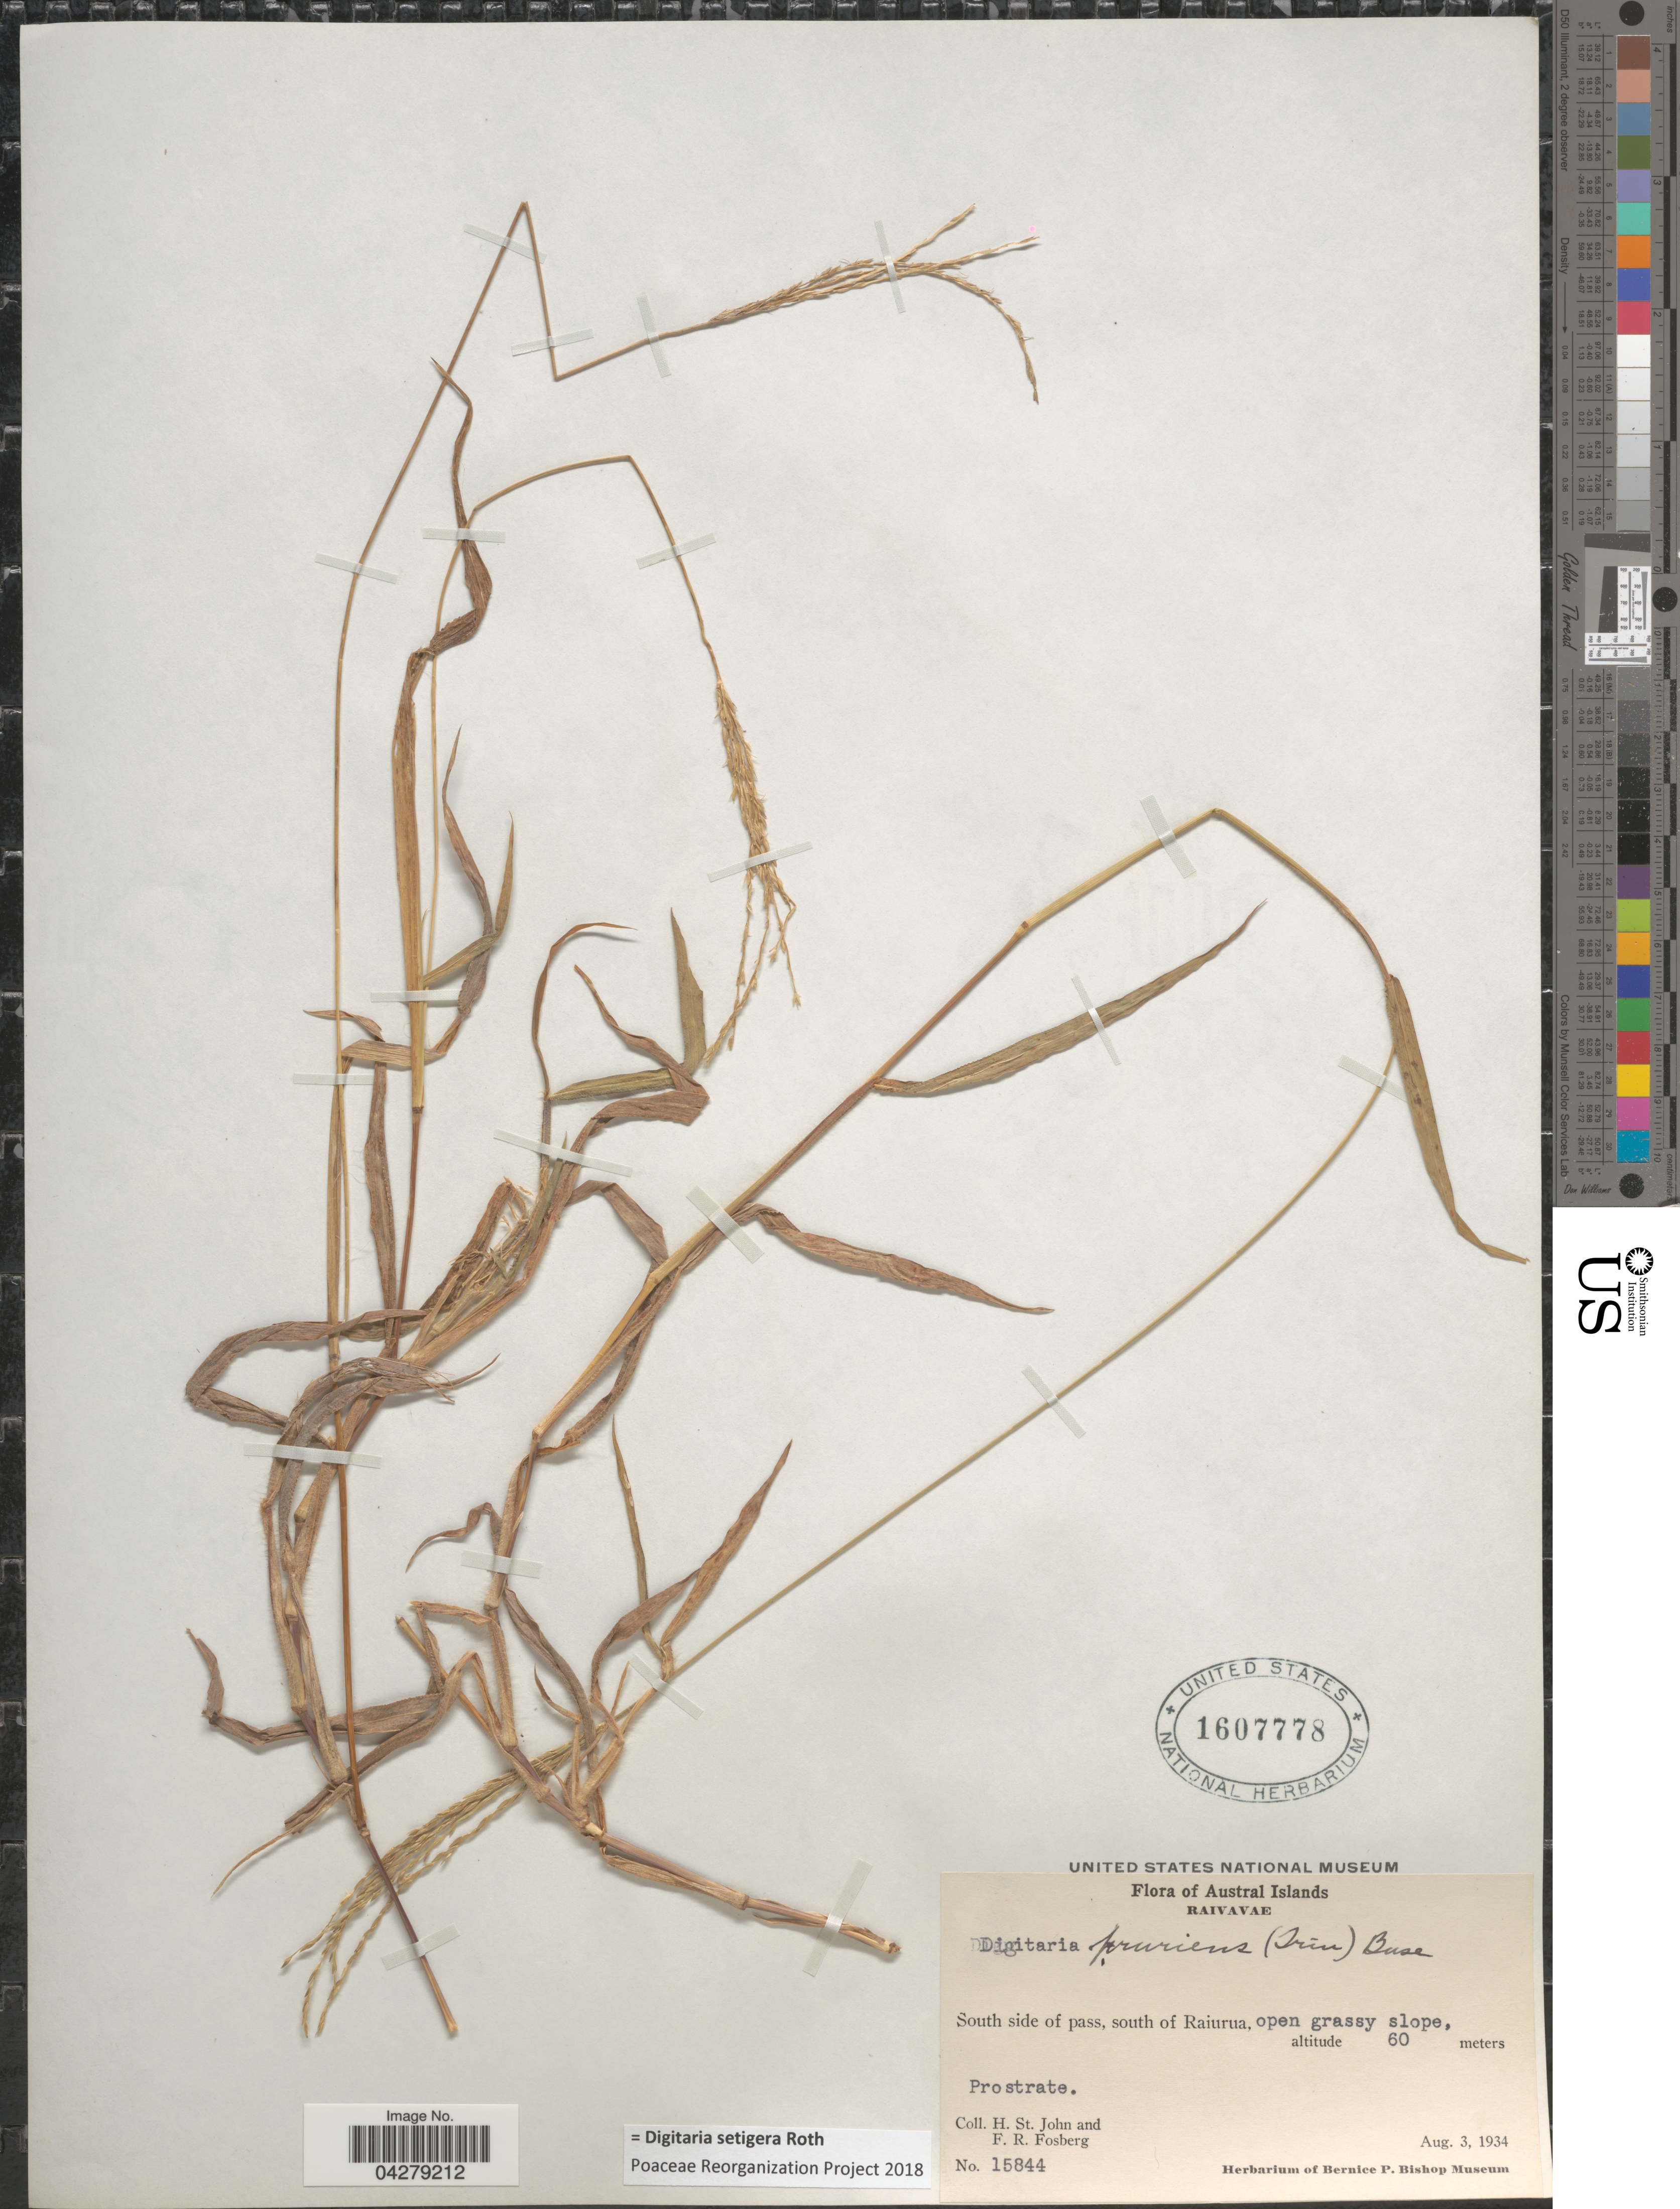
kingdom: Plantae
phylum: Tracheophyta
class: Liliopsida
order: Poales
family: Poaceae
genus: Digitaria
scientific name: Digitaria setigera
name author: Roth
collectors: H. St. John & F. R. Fosberg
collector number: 15844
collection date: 1934-08-03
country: French Polynesia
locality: Austral Islands. Raivavae. South side of pass, south of Raiurua.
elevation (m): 60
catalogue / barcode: US 1607778